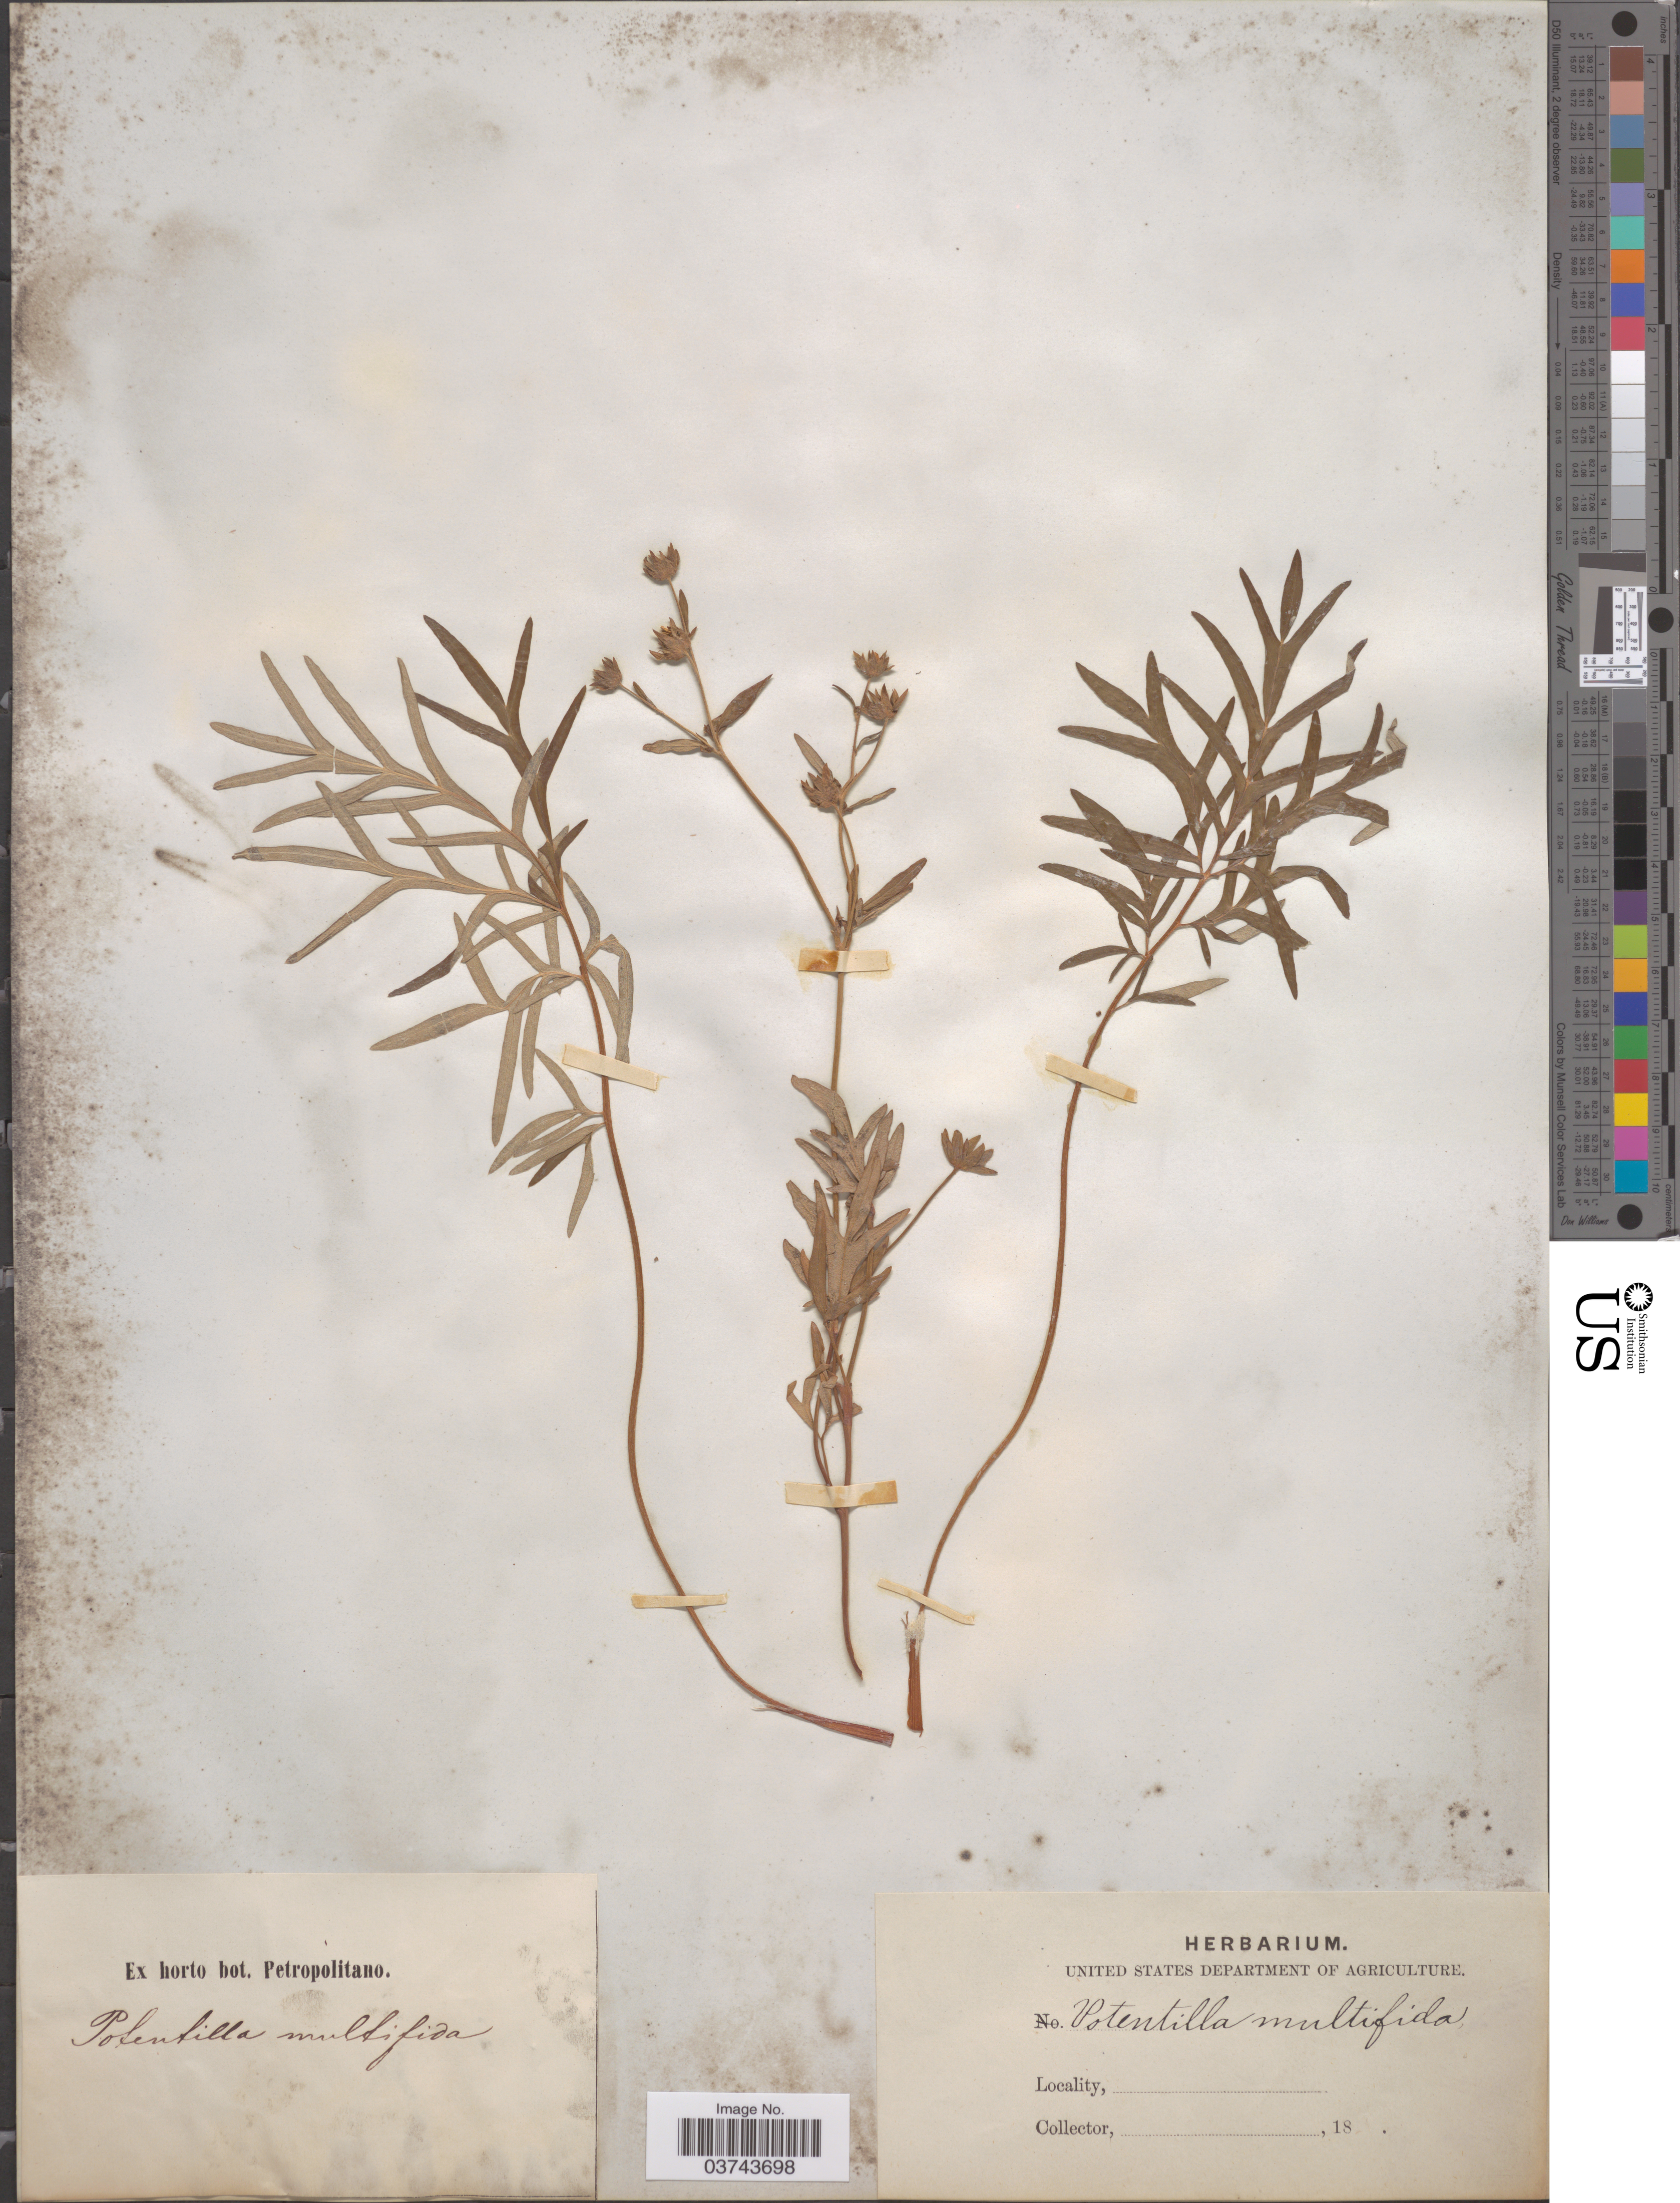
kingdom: Plantae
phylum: Tracheophyta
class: Magnoliopsida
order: Rosales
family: Rosaceae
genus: Potentilla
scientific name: Potentilla multifida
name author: L.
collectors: ex Horto Bot. Petropolitano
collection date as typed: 18